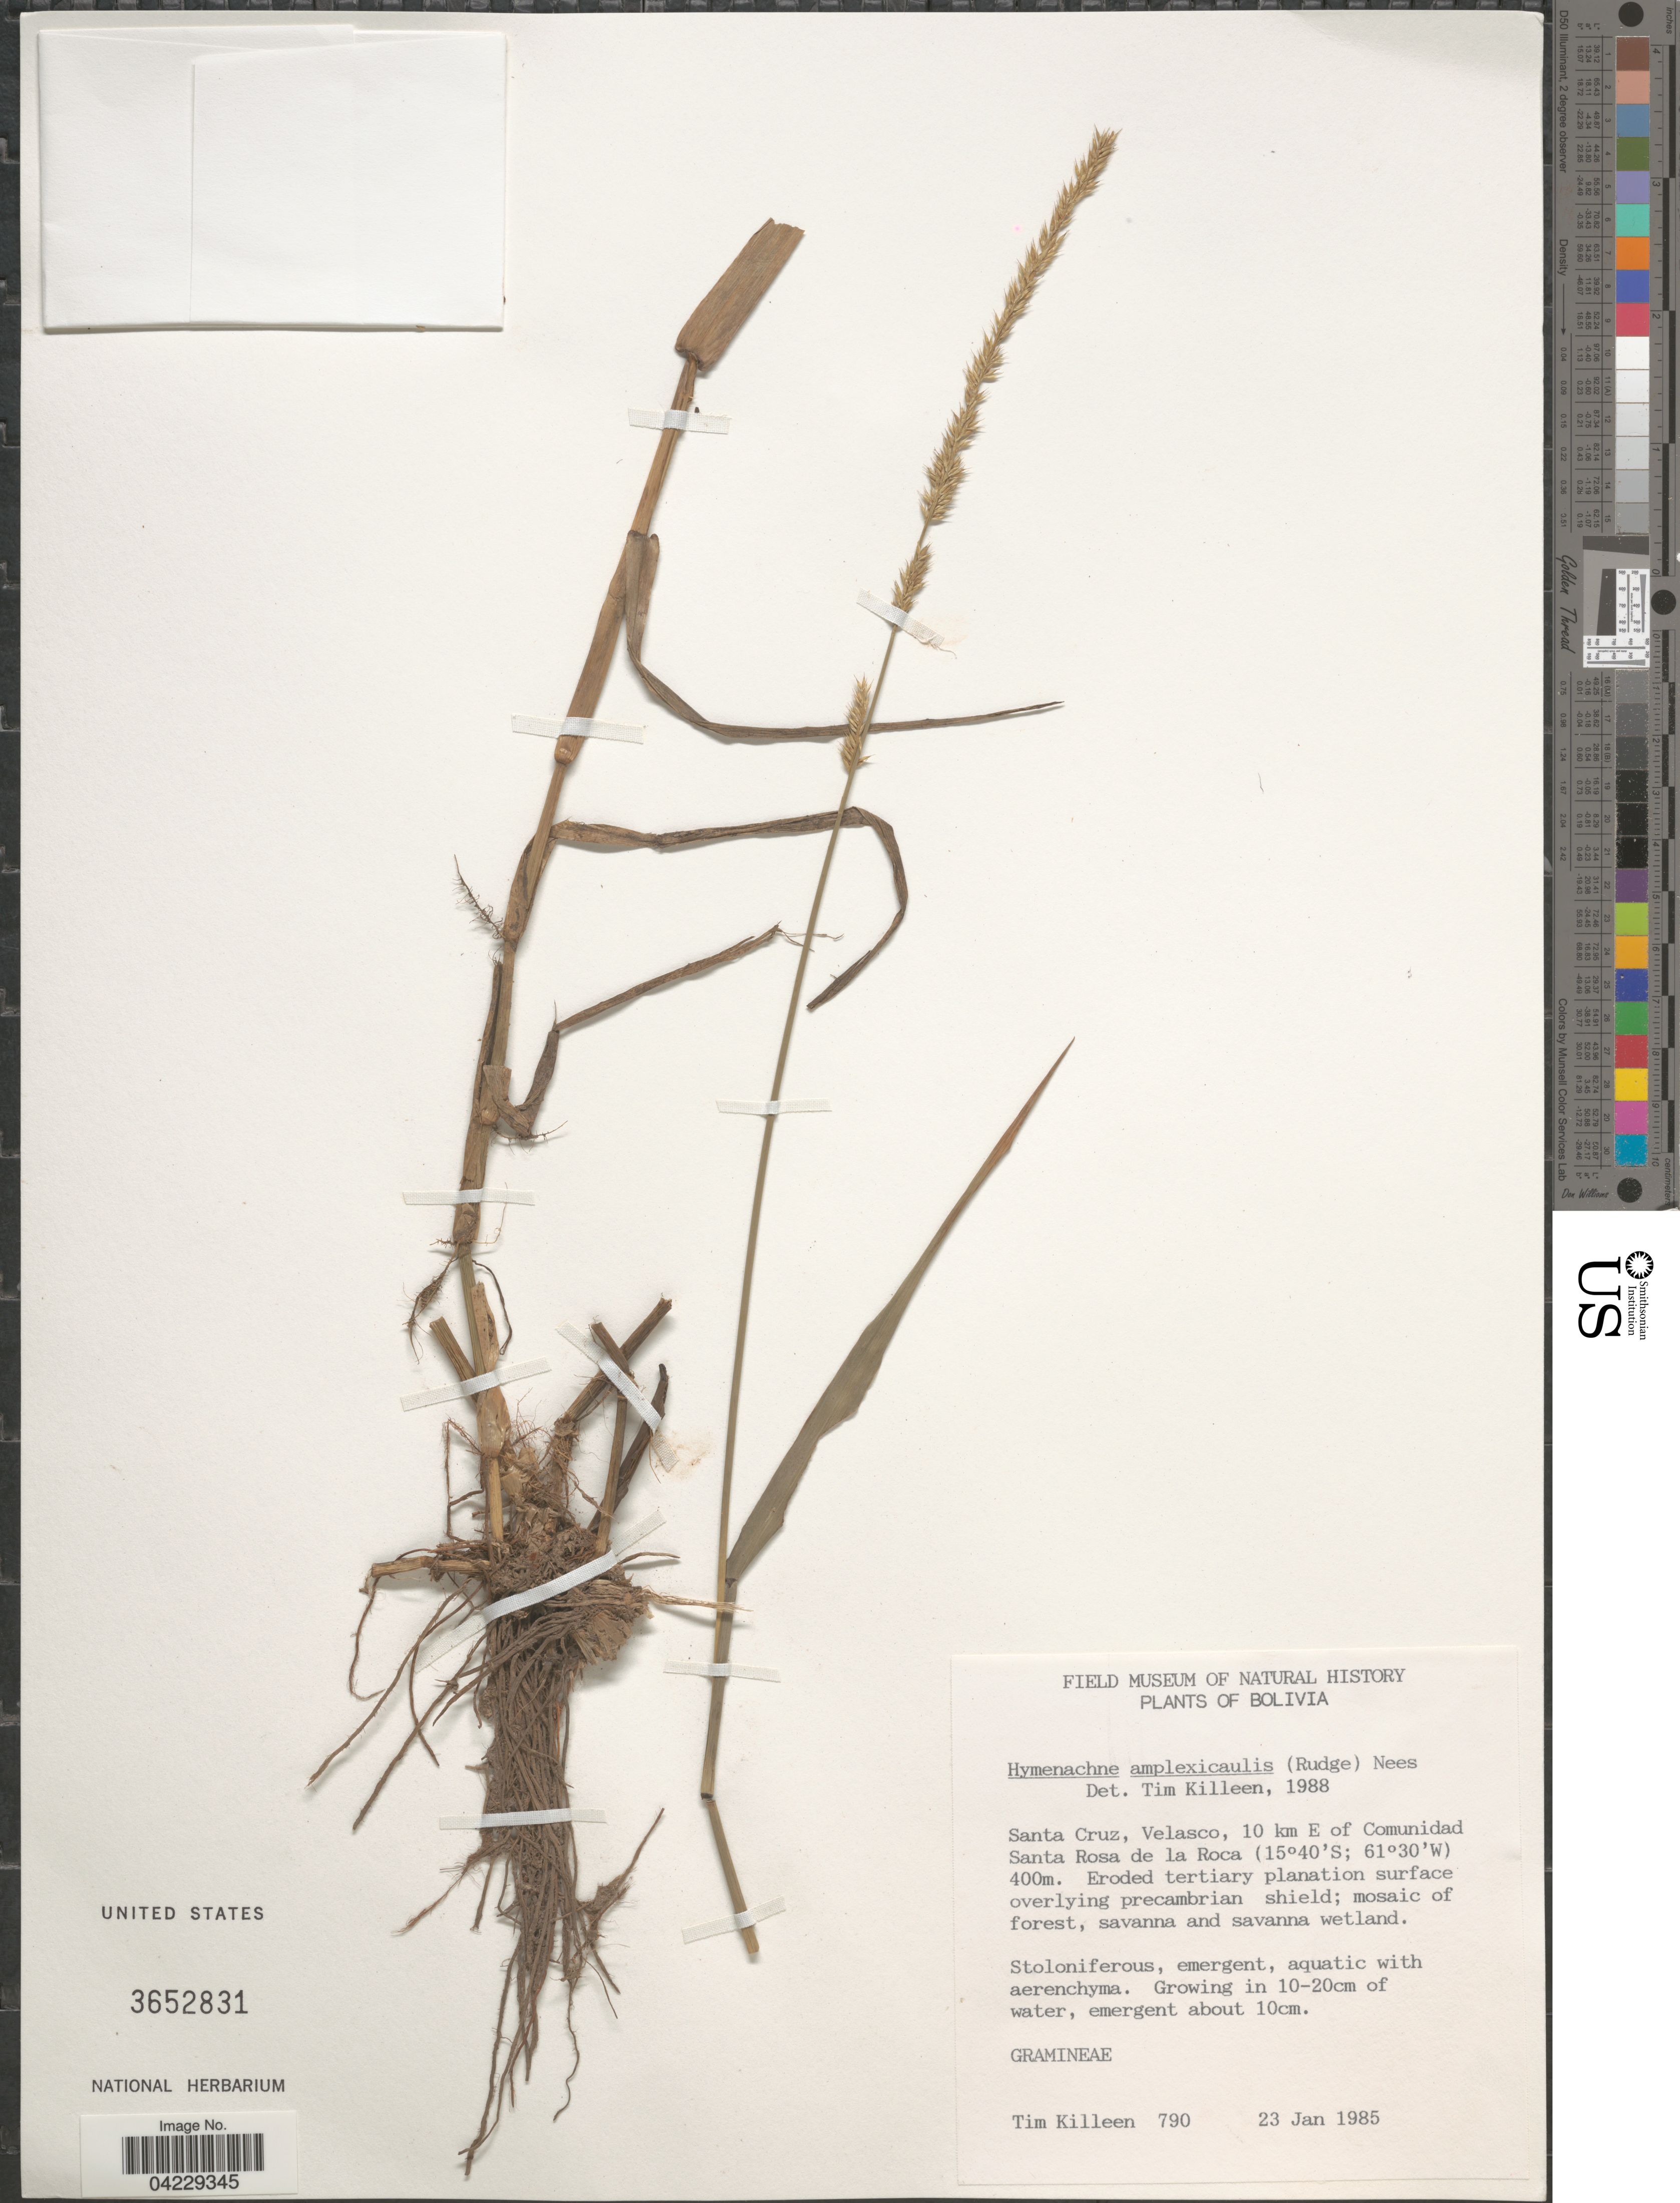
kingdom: Plantae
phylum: Tracheophyta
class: Liliopsida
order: Poales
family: Poaceae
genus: Hymenachne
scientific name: Hymenachne amplexicaulis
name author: (Rudge) Nees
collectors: T. J. Killeen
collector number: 790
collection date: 1985-01-23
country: Bolivia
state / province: Santa Cruz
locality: Velasco, 10 km E of Comunidad Santa Rosa de la Roca.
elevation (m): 400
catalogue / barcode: US 3652831